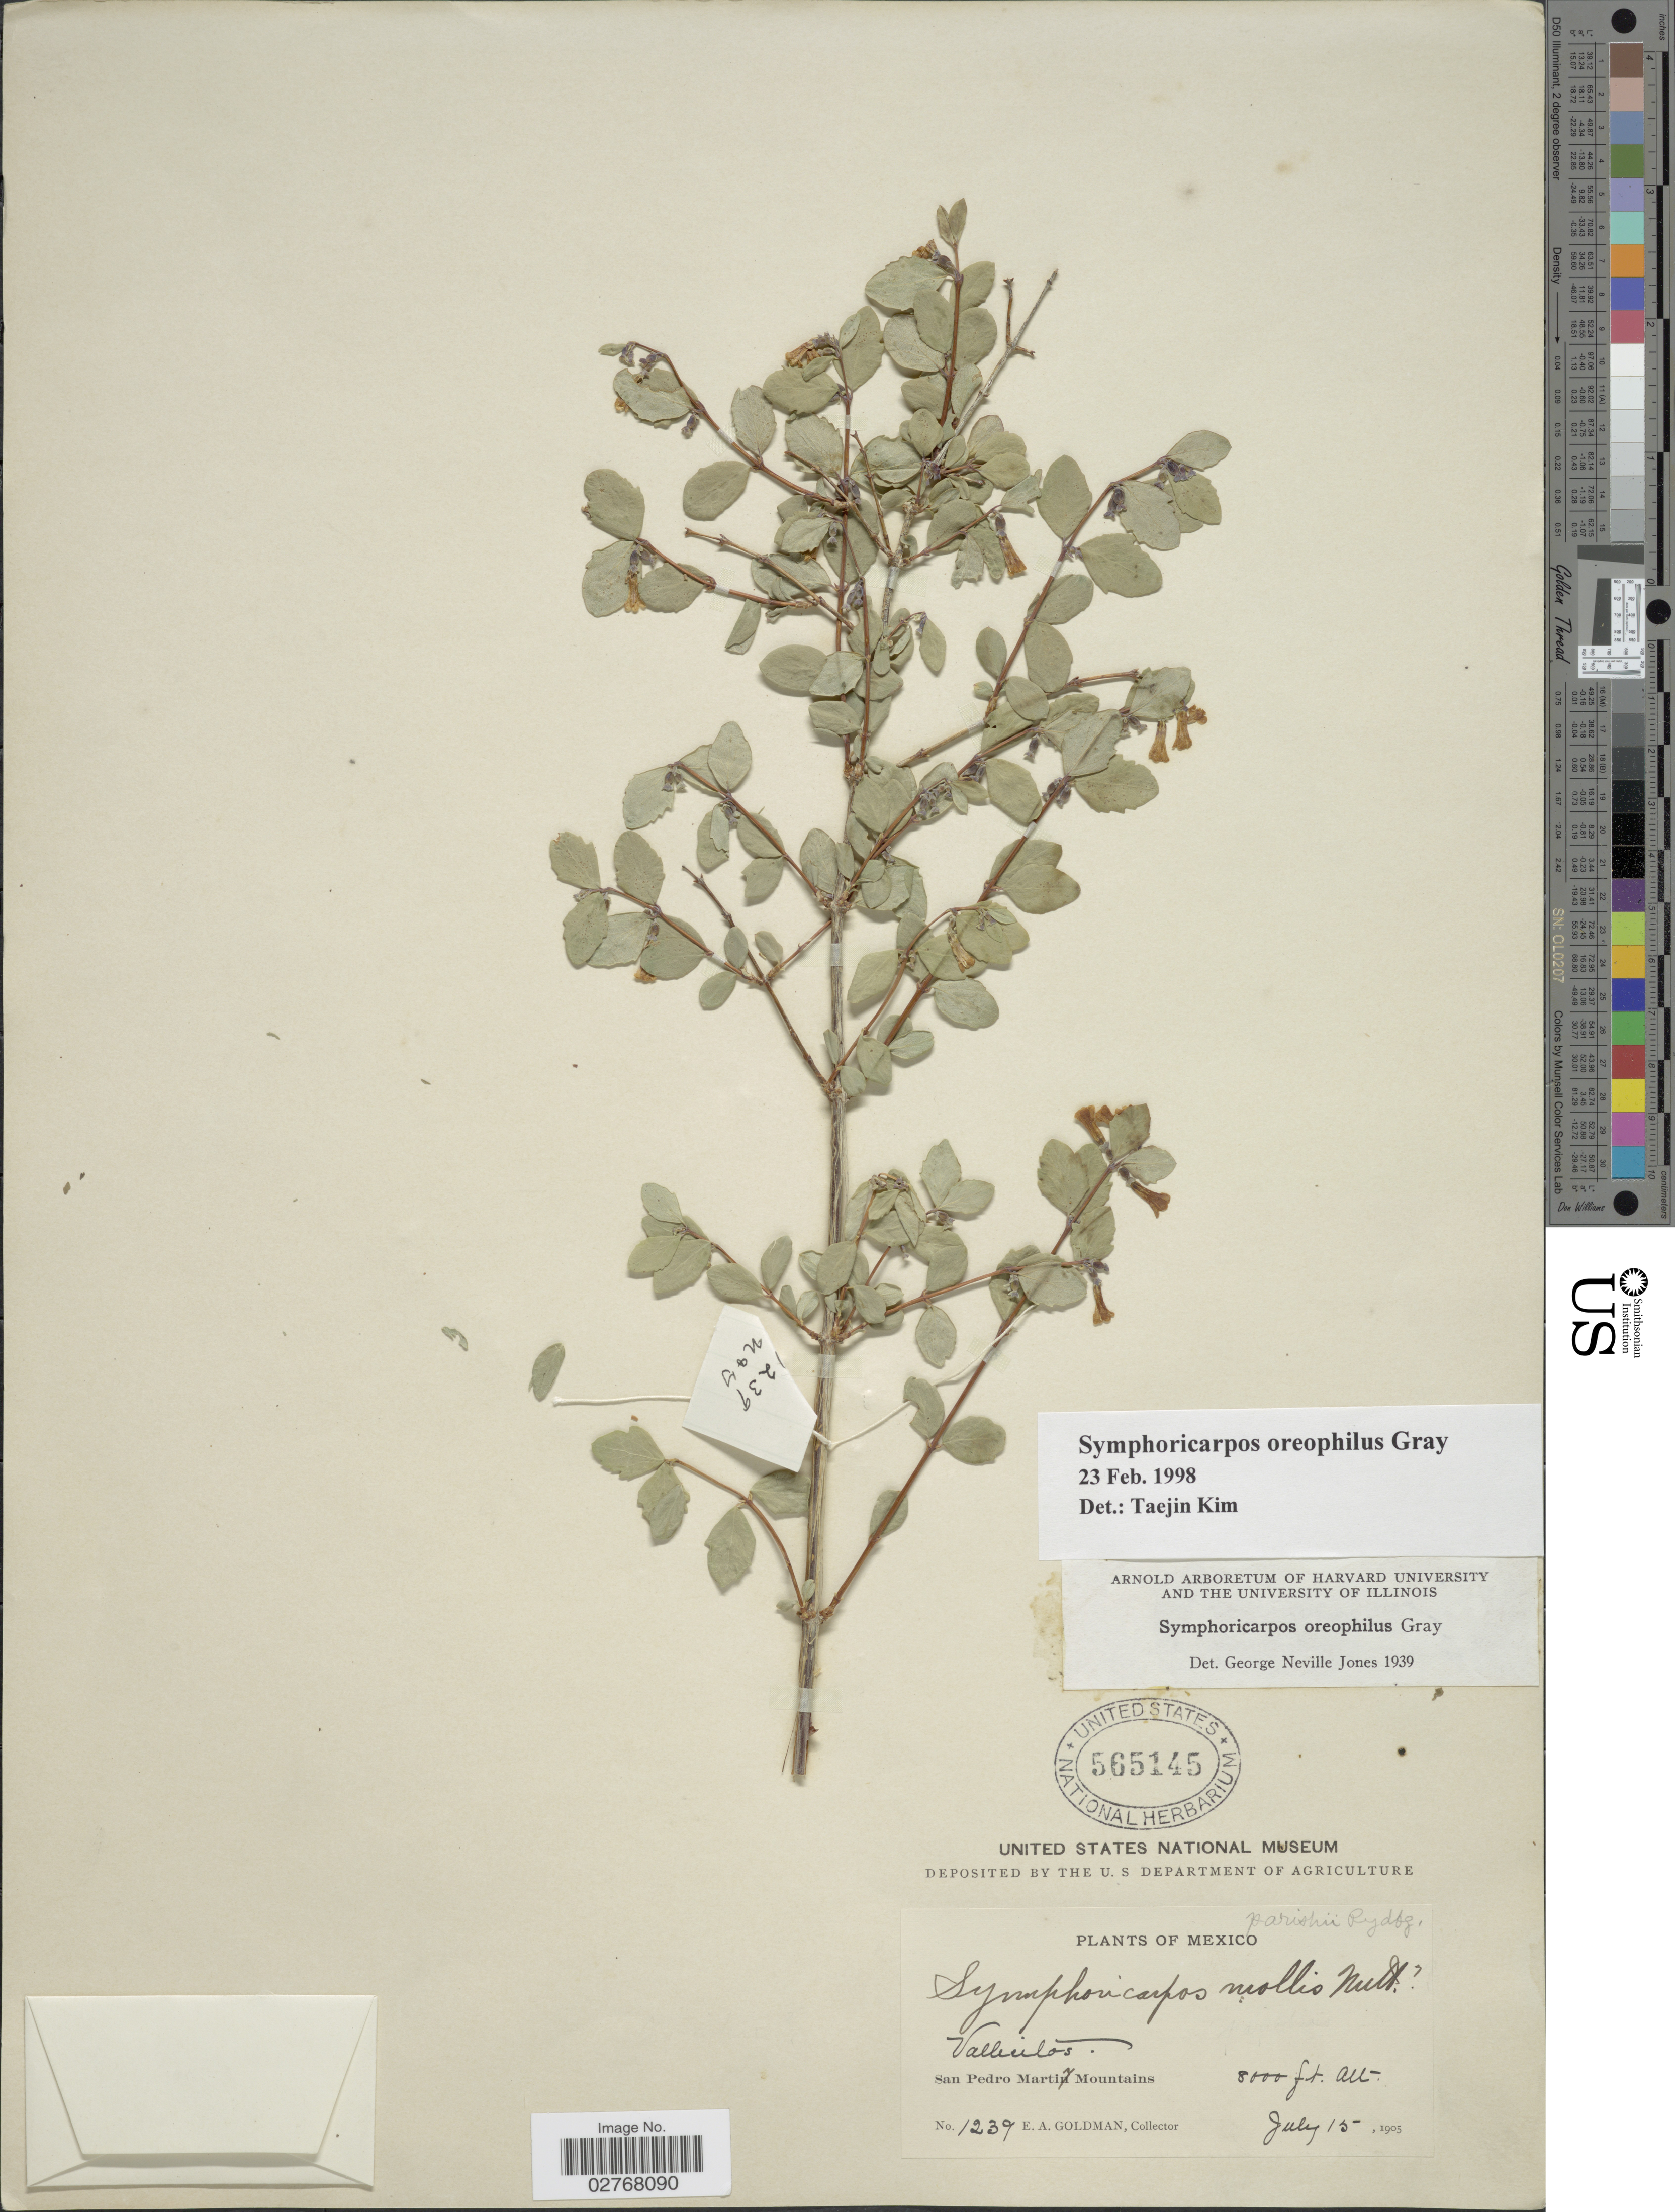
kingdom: Plantae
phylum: Tracheophyta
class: Magnoliopsida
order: Dipsacales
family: Caprifoliaceae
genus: Symphoricarpos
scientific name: Symphoricarpos oreophilus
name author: A. Gray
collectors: E. A. Goldman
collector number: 1239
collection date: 1905-07-15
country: Mexico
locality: Vallecilo's, San Pedro Martin Mountains.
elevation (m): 2438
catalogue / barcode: US 565145